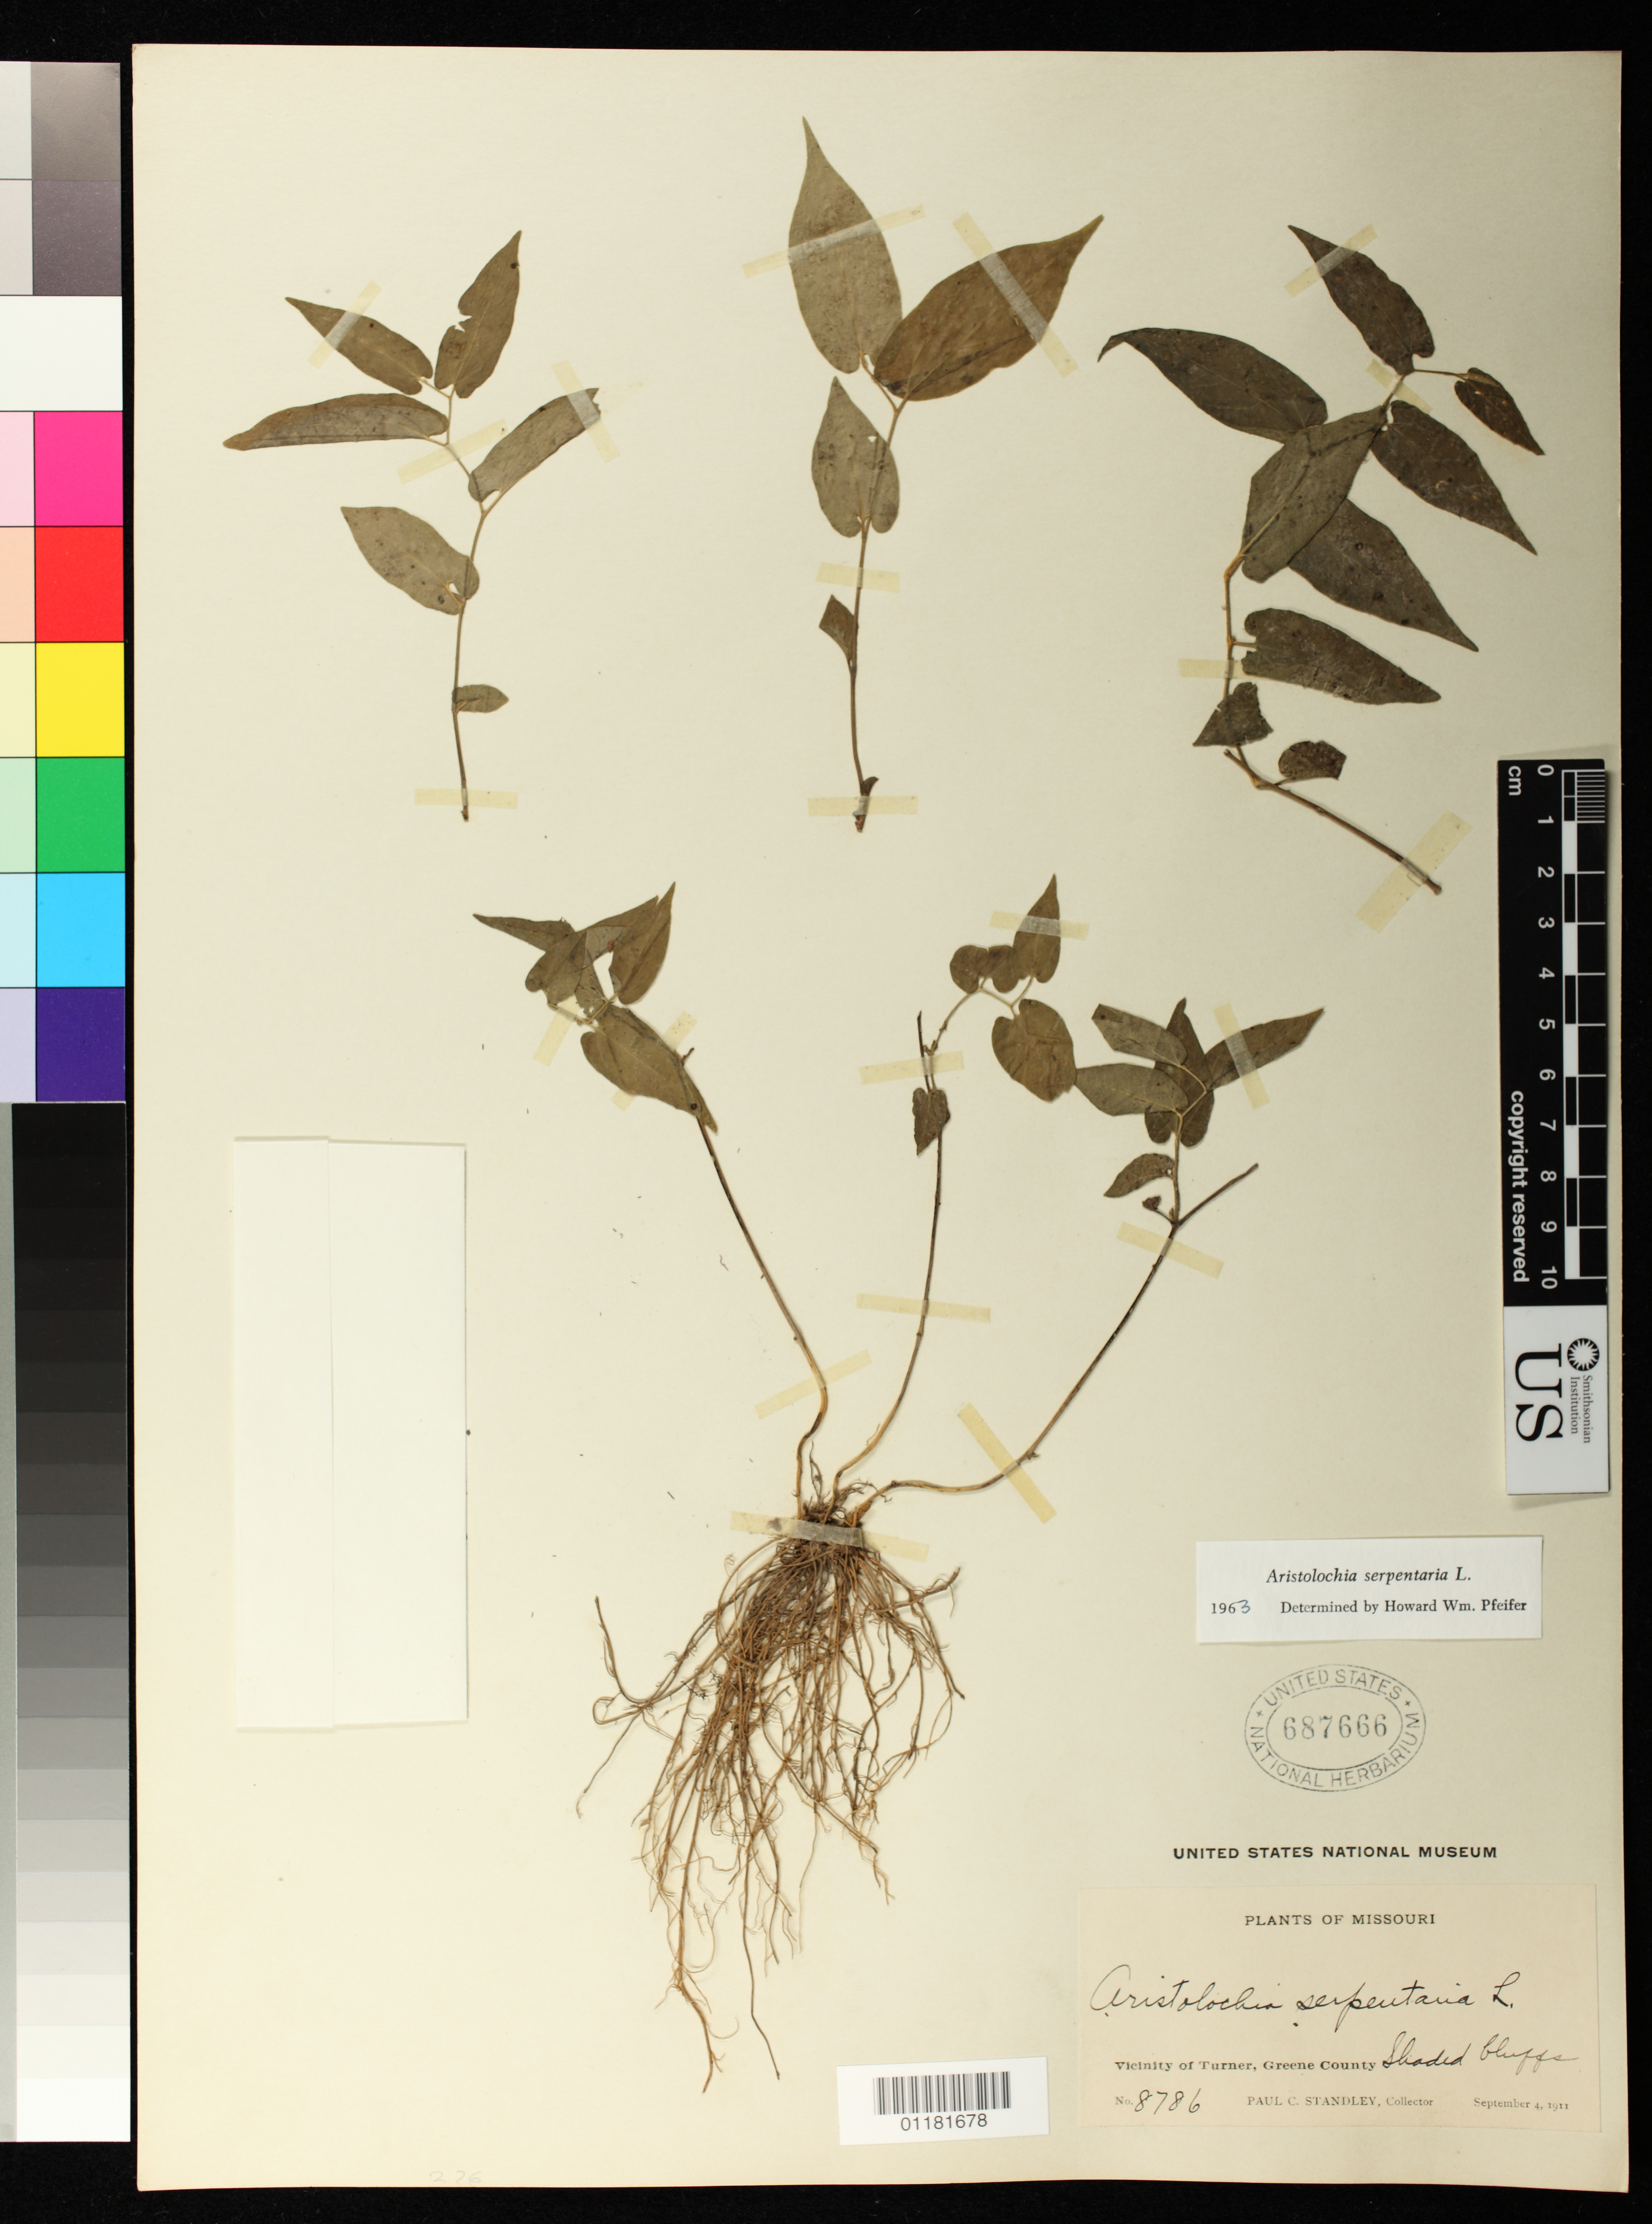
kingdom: Plantae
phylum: Tracheophyta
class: Magnoliopsida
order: Piperales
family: Aristolochiaceae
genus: Aristolochia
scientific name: Aristolochia serpentaria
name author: L.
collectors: P. C. Standley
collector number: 8786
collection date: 1911-09-04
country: United States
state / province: Missouri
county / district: Greene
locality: Shaded bluffs, vicinity of Turner, Greene County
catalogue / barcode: US 687666